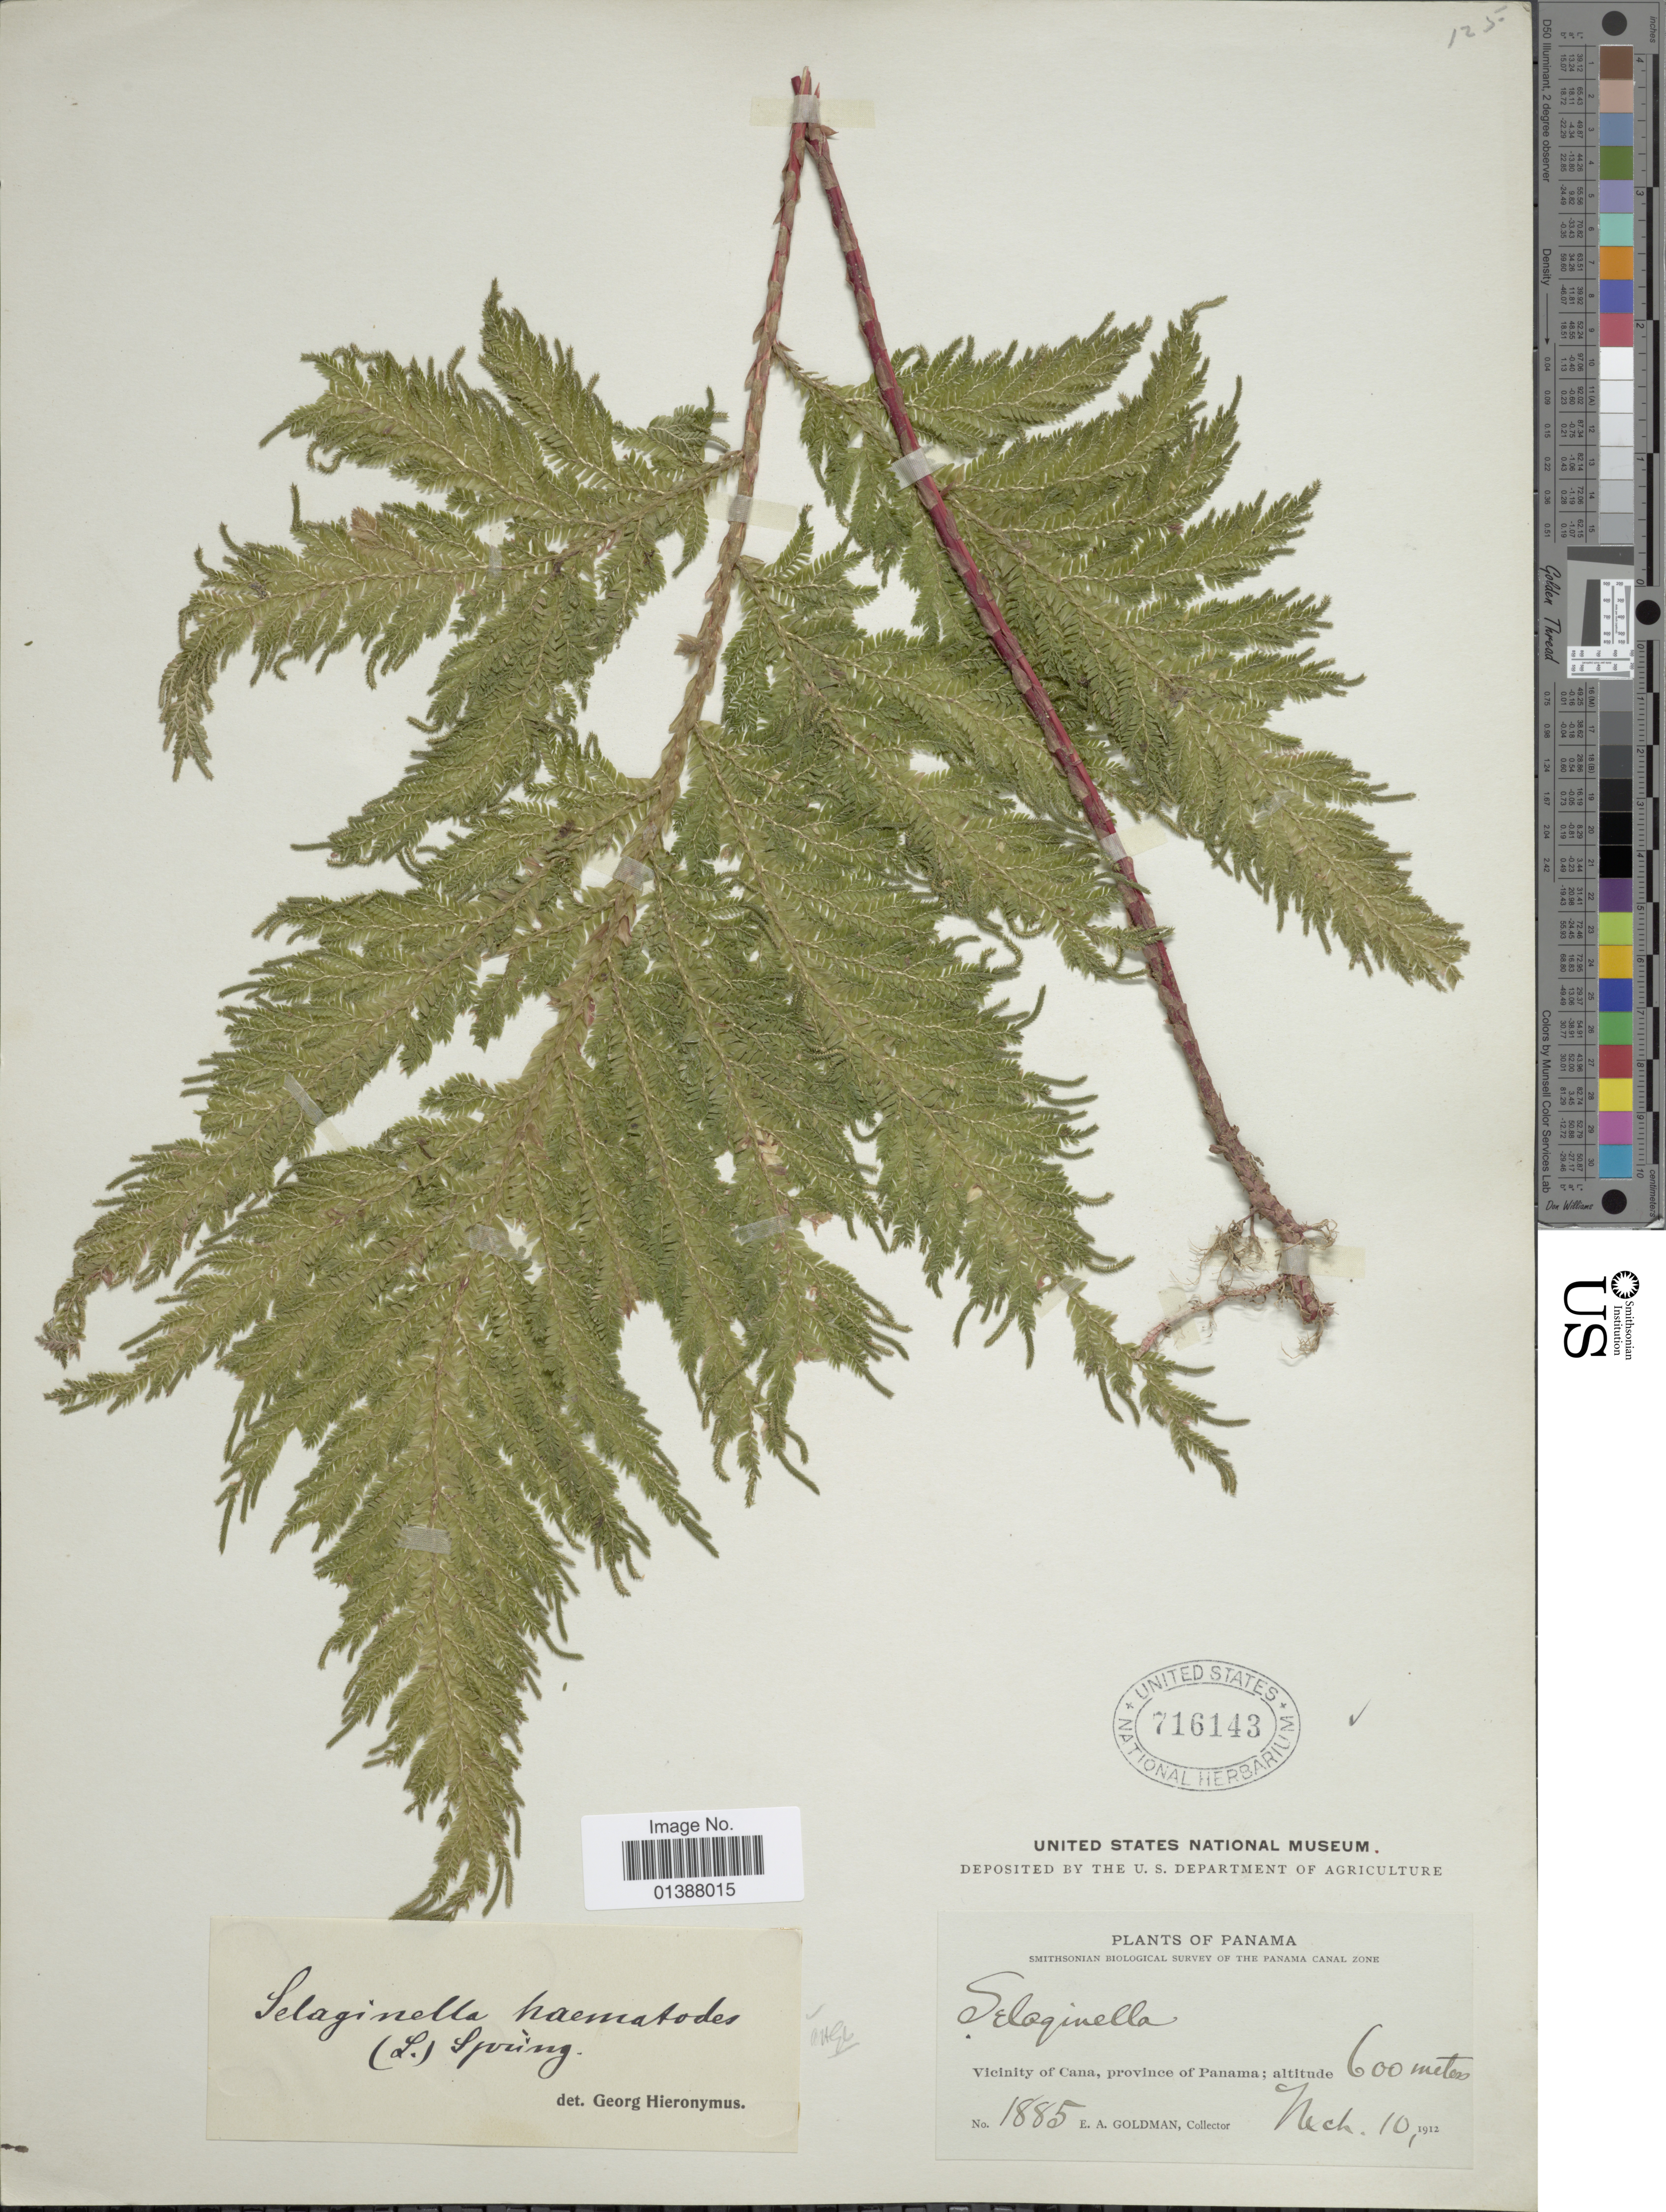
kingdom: Plantae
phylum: Tracheophyta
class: Lycopodiopsida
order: Selaginellales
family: Selaginellaceae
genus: Selaginella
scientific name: Selaginella haematodes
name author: (Kunze) Spring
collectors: E. A. Goldman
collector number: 1885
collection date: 1912-03-10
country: Panama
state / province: Panamá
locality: Vicinity of Cana, rpvonce of Panama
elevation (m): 600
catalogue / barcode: US 716143